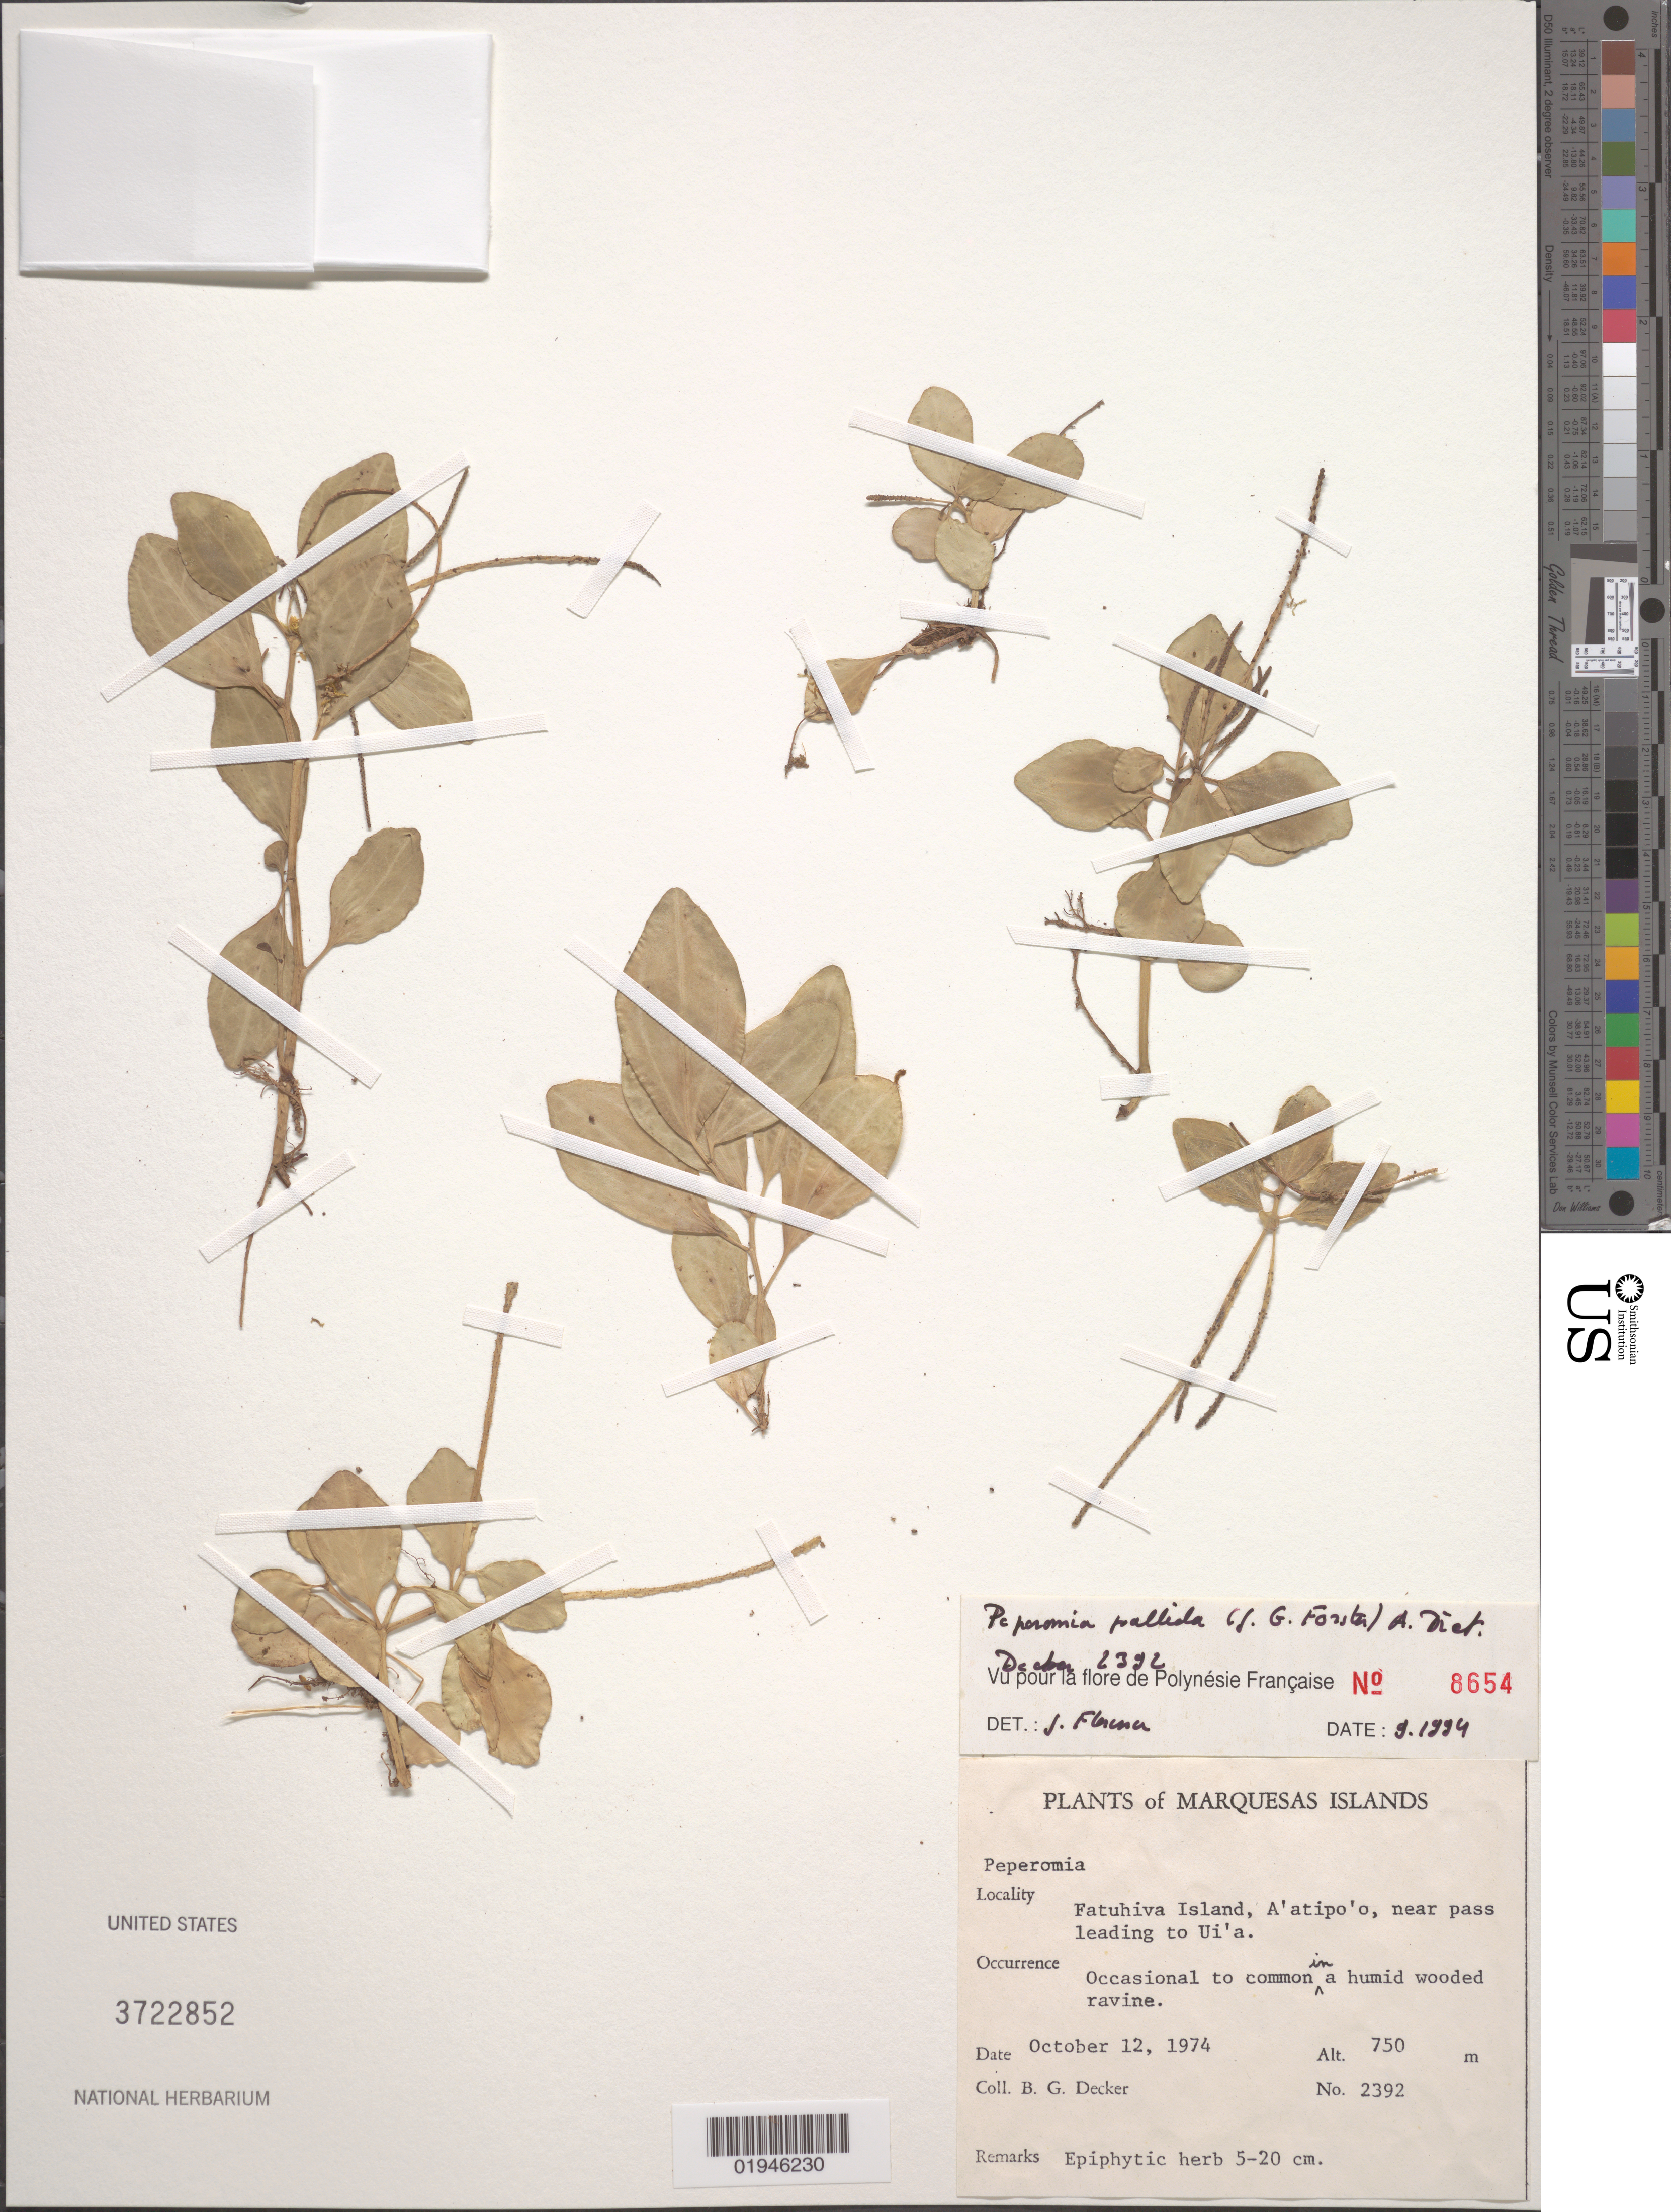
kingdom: Plantae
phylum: Tracheophyta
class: Magnoliopsida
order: Piperales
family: Piperaceae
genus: Peperomia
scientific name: Peperomia pallida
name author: (G. Forst.) Dietr.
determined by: Florence, J.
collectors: B. G. Decker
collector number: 2392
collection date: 1974-10-12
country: French Polynesia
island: Fatu Hiva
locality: A'atipo'o, near pass leading to Ui'a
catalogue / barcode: US 3722852